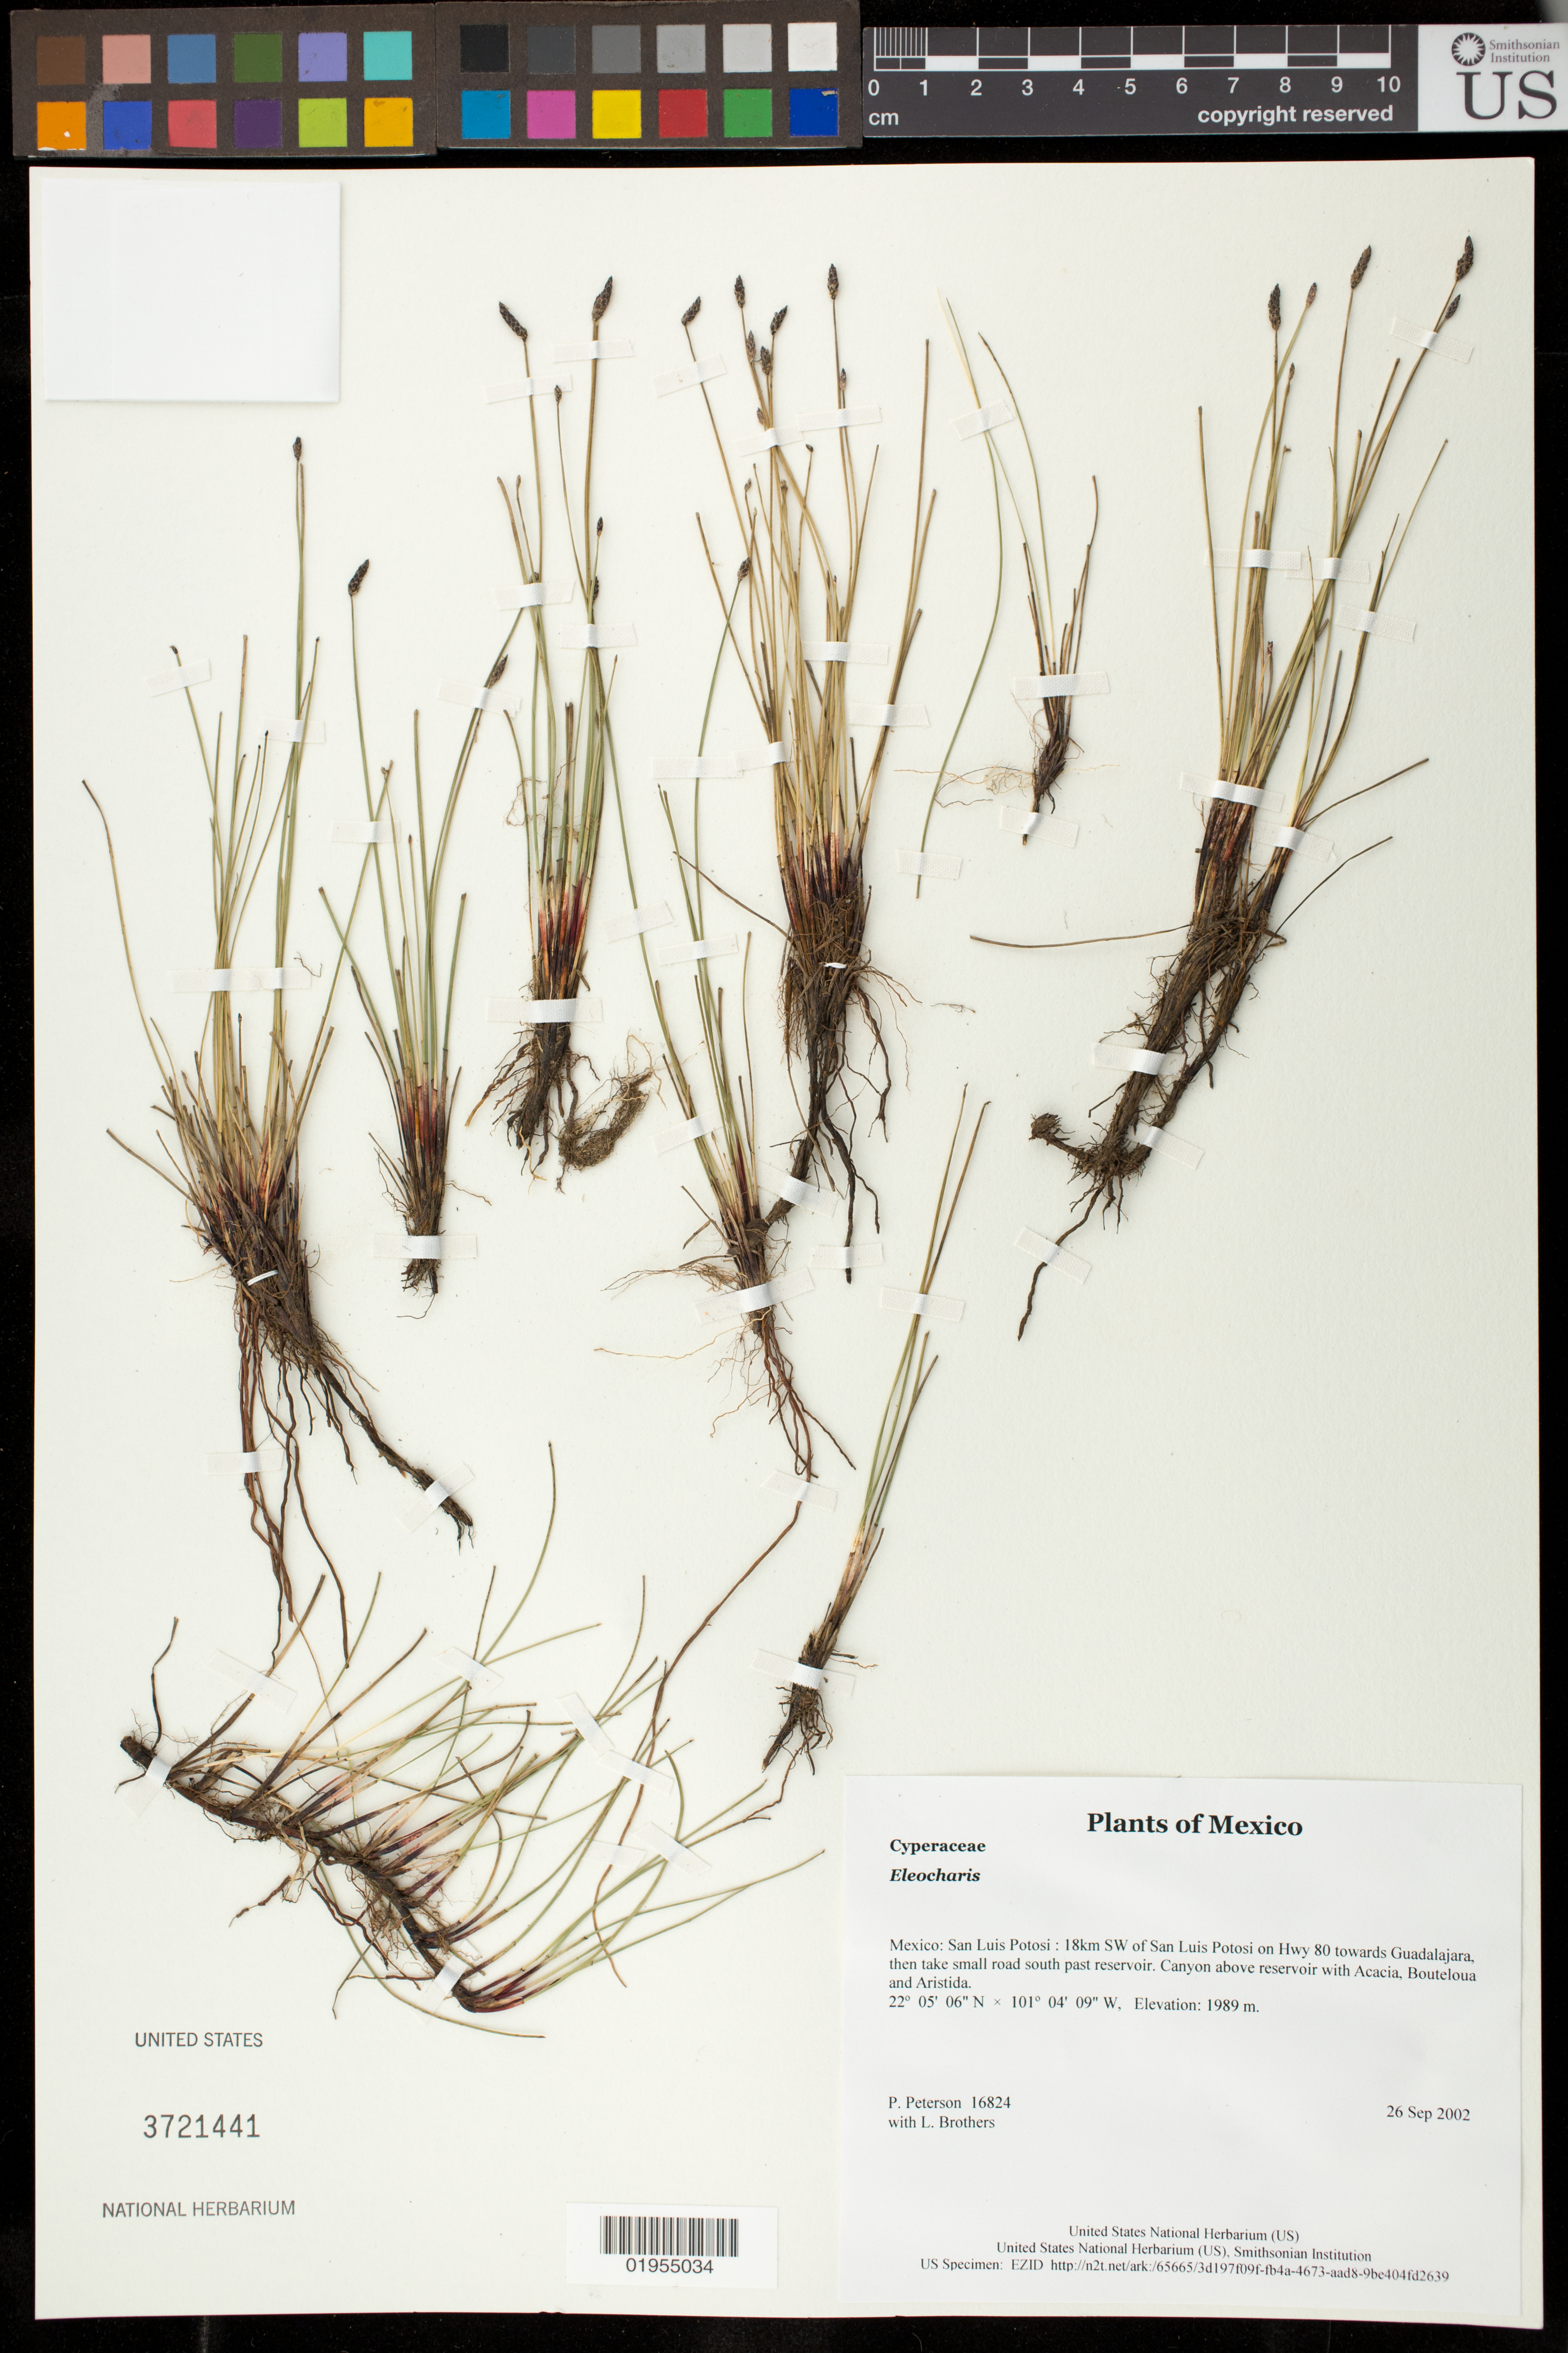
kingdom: Plantae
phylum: Tracheophyta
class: Liliopsida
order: Poales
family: Cyperaceae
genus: Eleocharis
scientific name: Eleocharis sp.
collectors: P. M. Peterson & L. E. Brothers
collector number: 16824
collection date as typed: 26 Sep 2002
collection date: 2002-09-26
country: Mexico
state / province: San Luis Potosi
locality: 18km SW of San Luis Potosi on Hwy 80 towards Guadalajara, then take small road south past reservoir. Canyon above reservoir with Acacia, Bouteloua and Aristida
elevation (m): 1989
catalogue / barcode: US 3721441